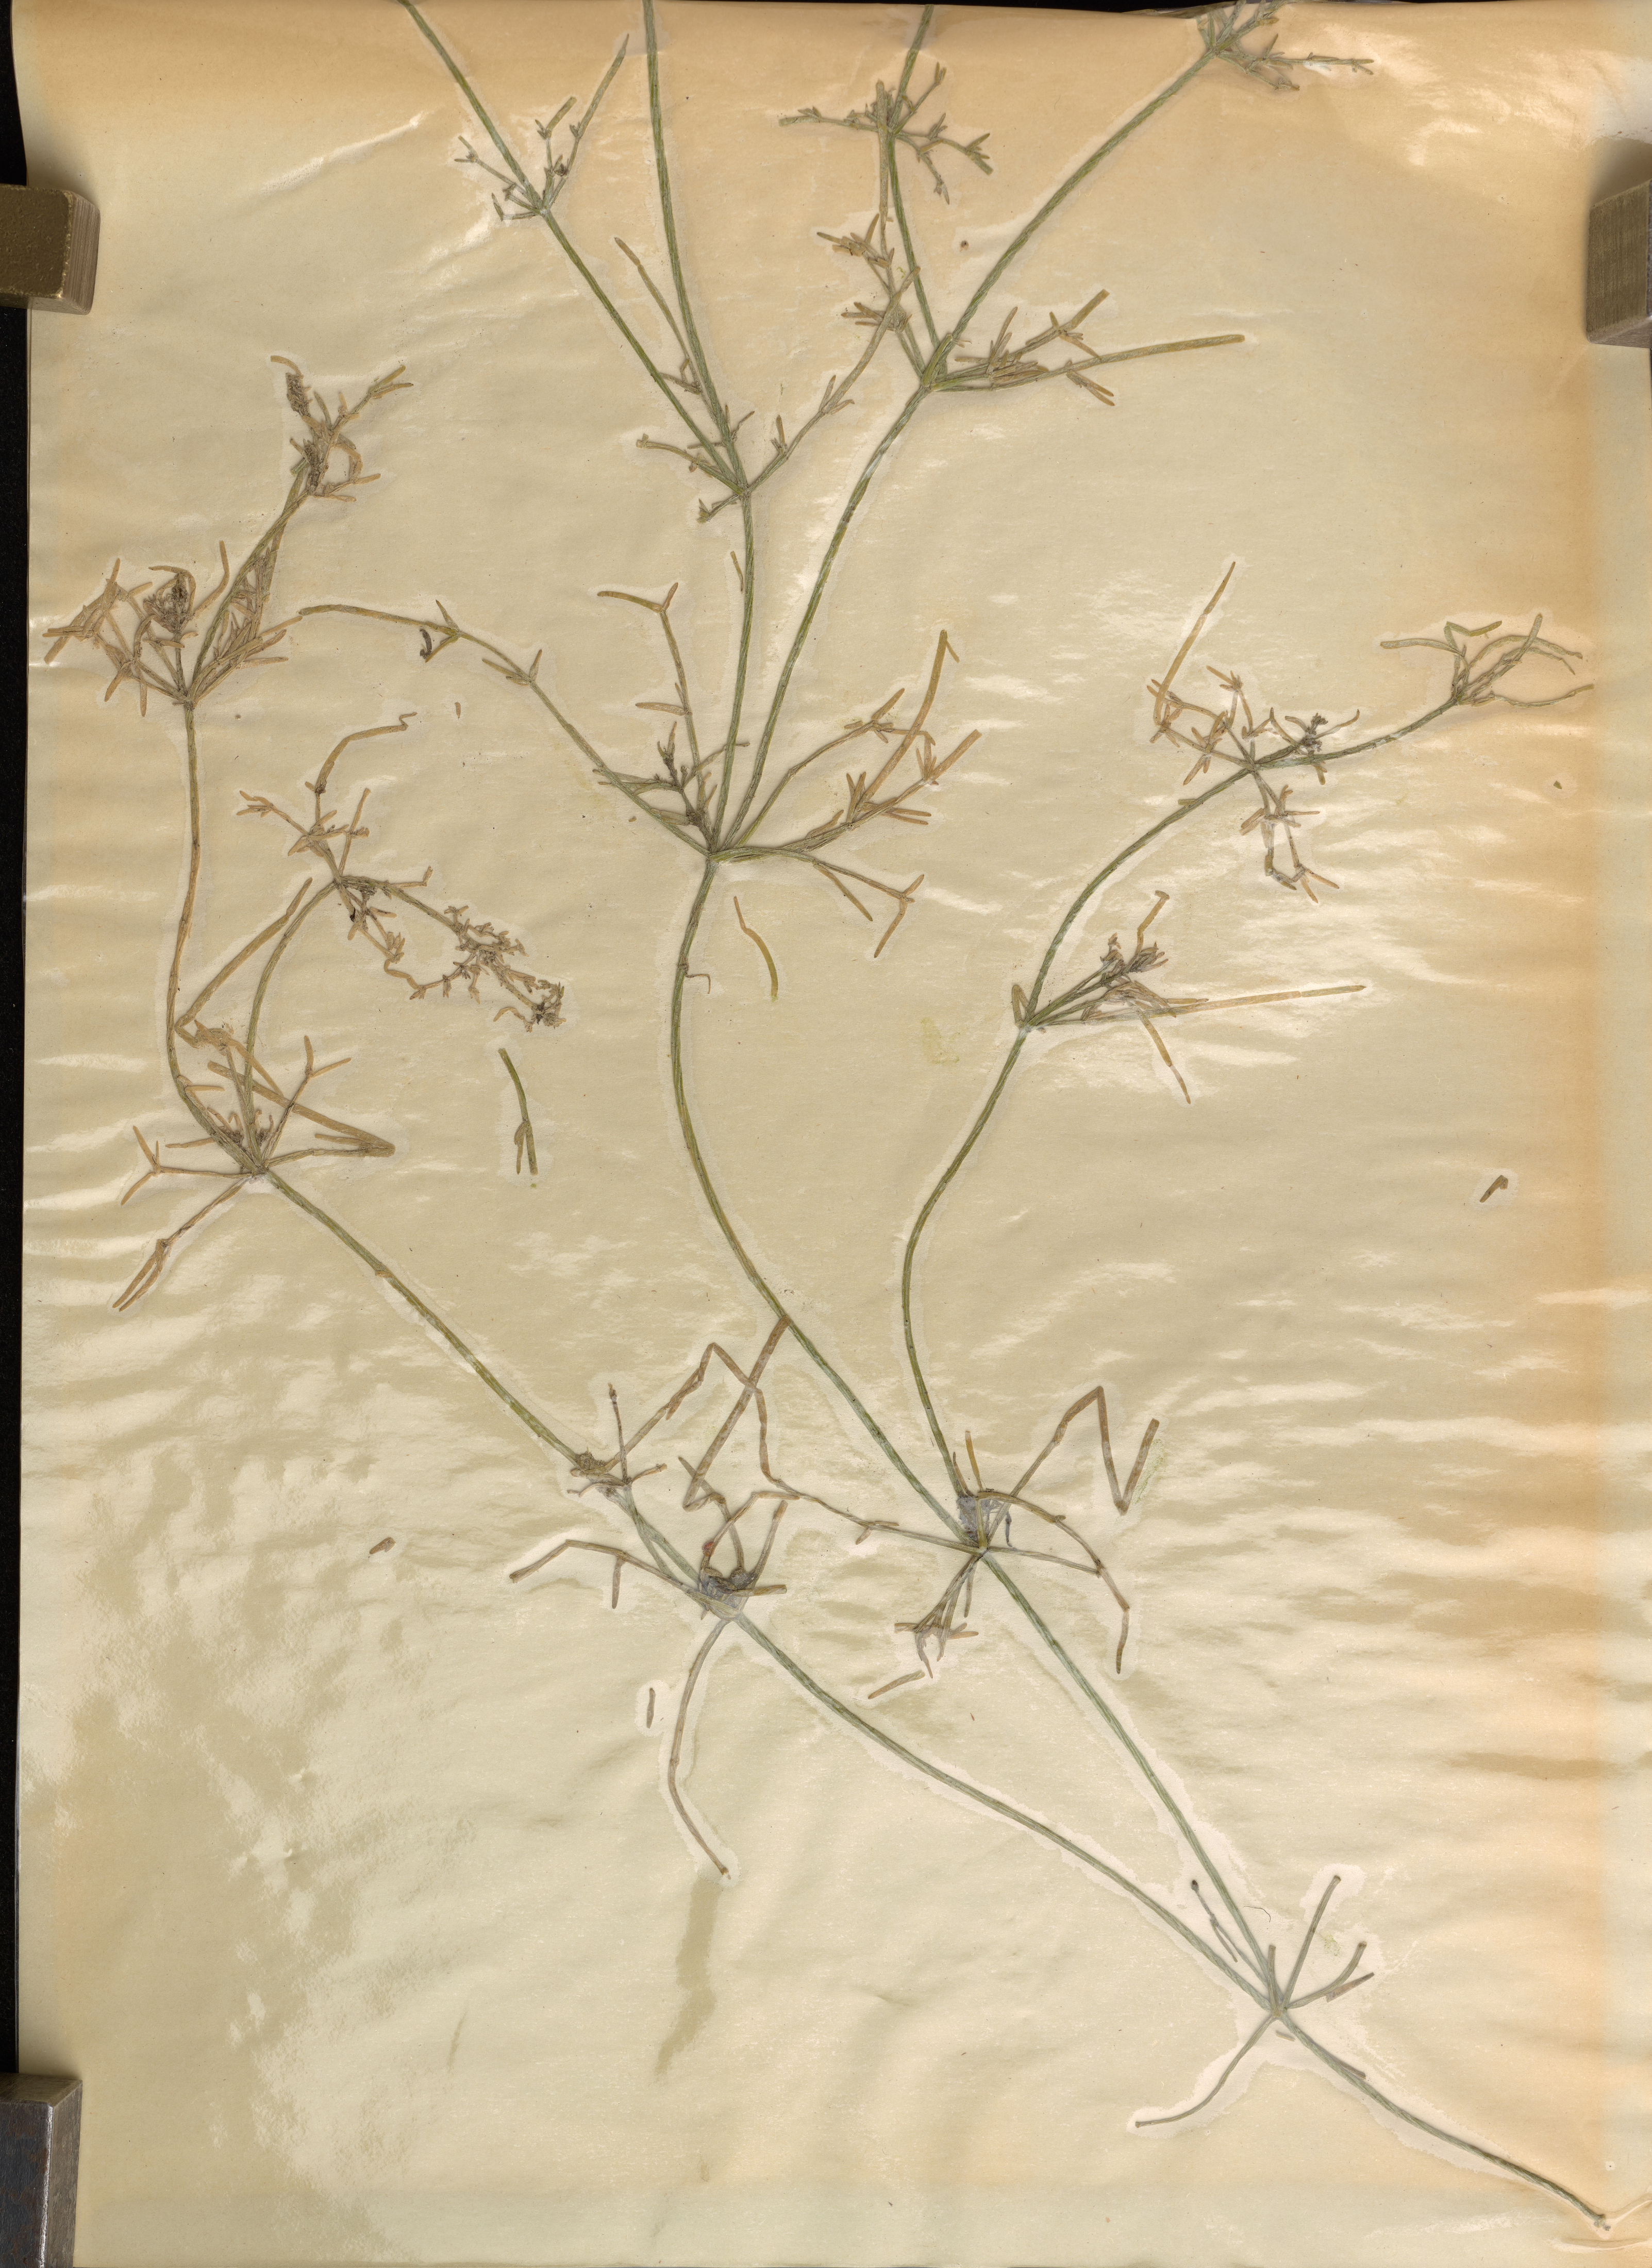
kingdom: Plantae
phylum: Charophyta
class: Charophyceae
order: Charales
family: Characeae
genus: Chara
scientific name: Chara tomentosa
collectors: I. Blindow, W. Krause & H. Krause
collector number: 41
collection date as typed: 24 Aug 1984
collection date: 1984-08-24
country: Sweden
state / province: Uppsala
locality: Little lake testen, uppsala area, uppland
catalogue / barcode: US 14993